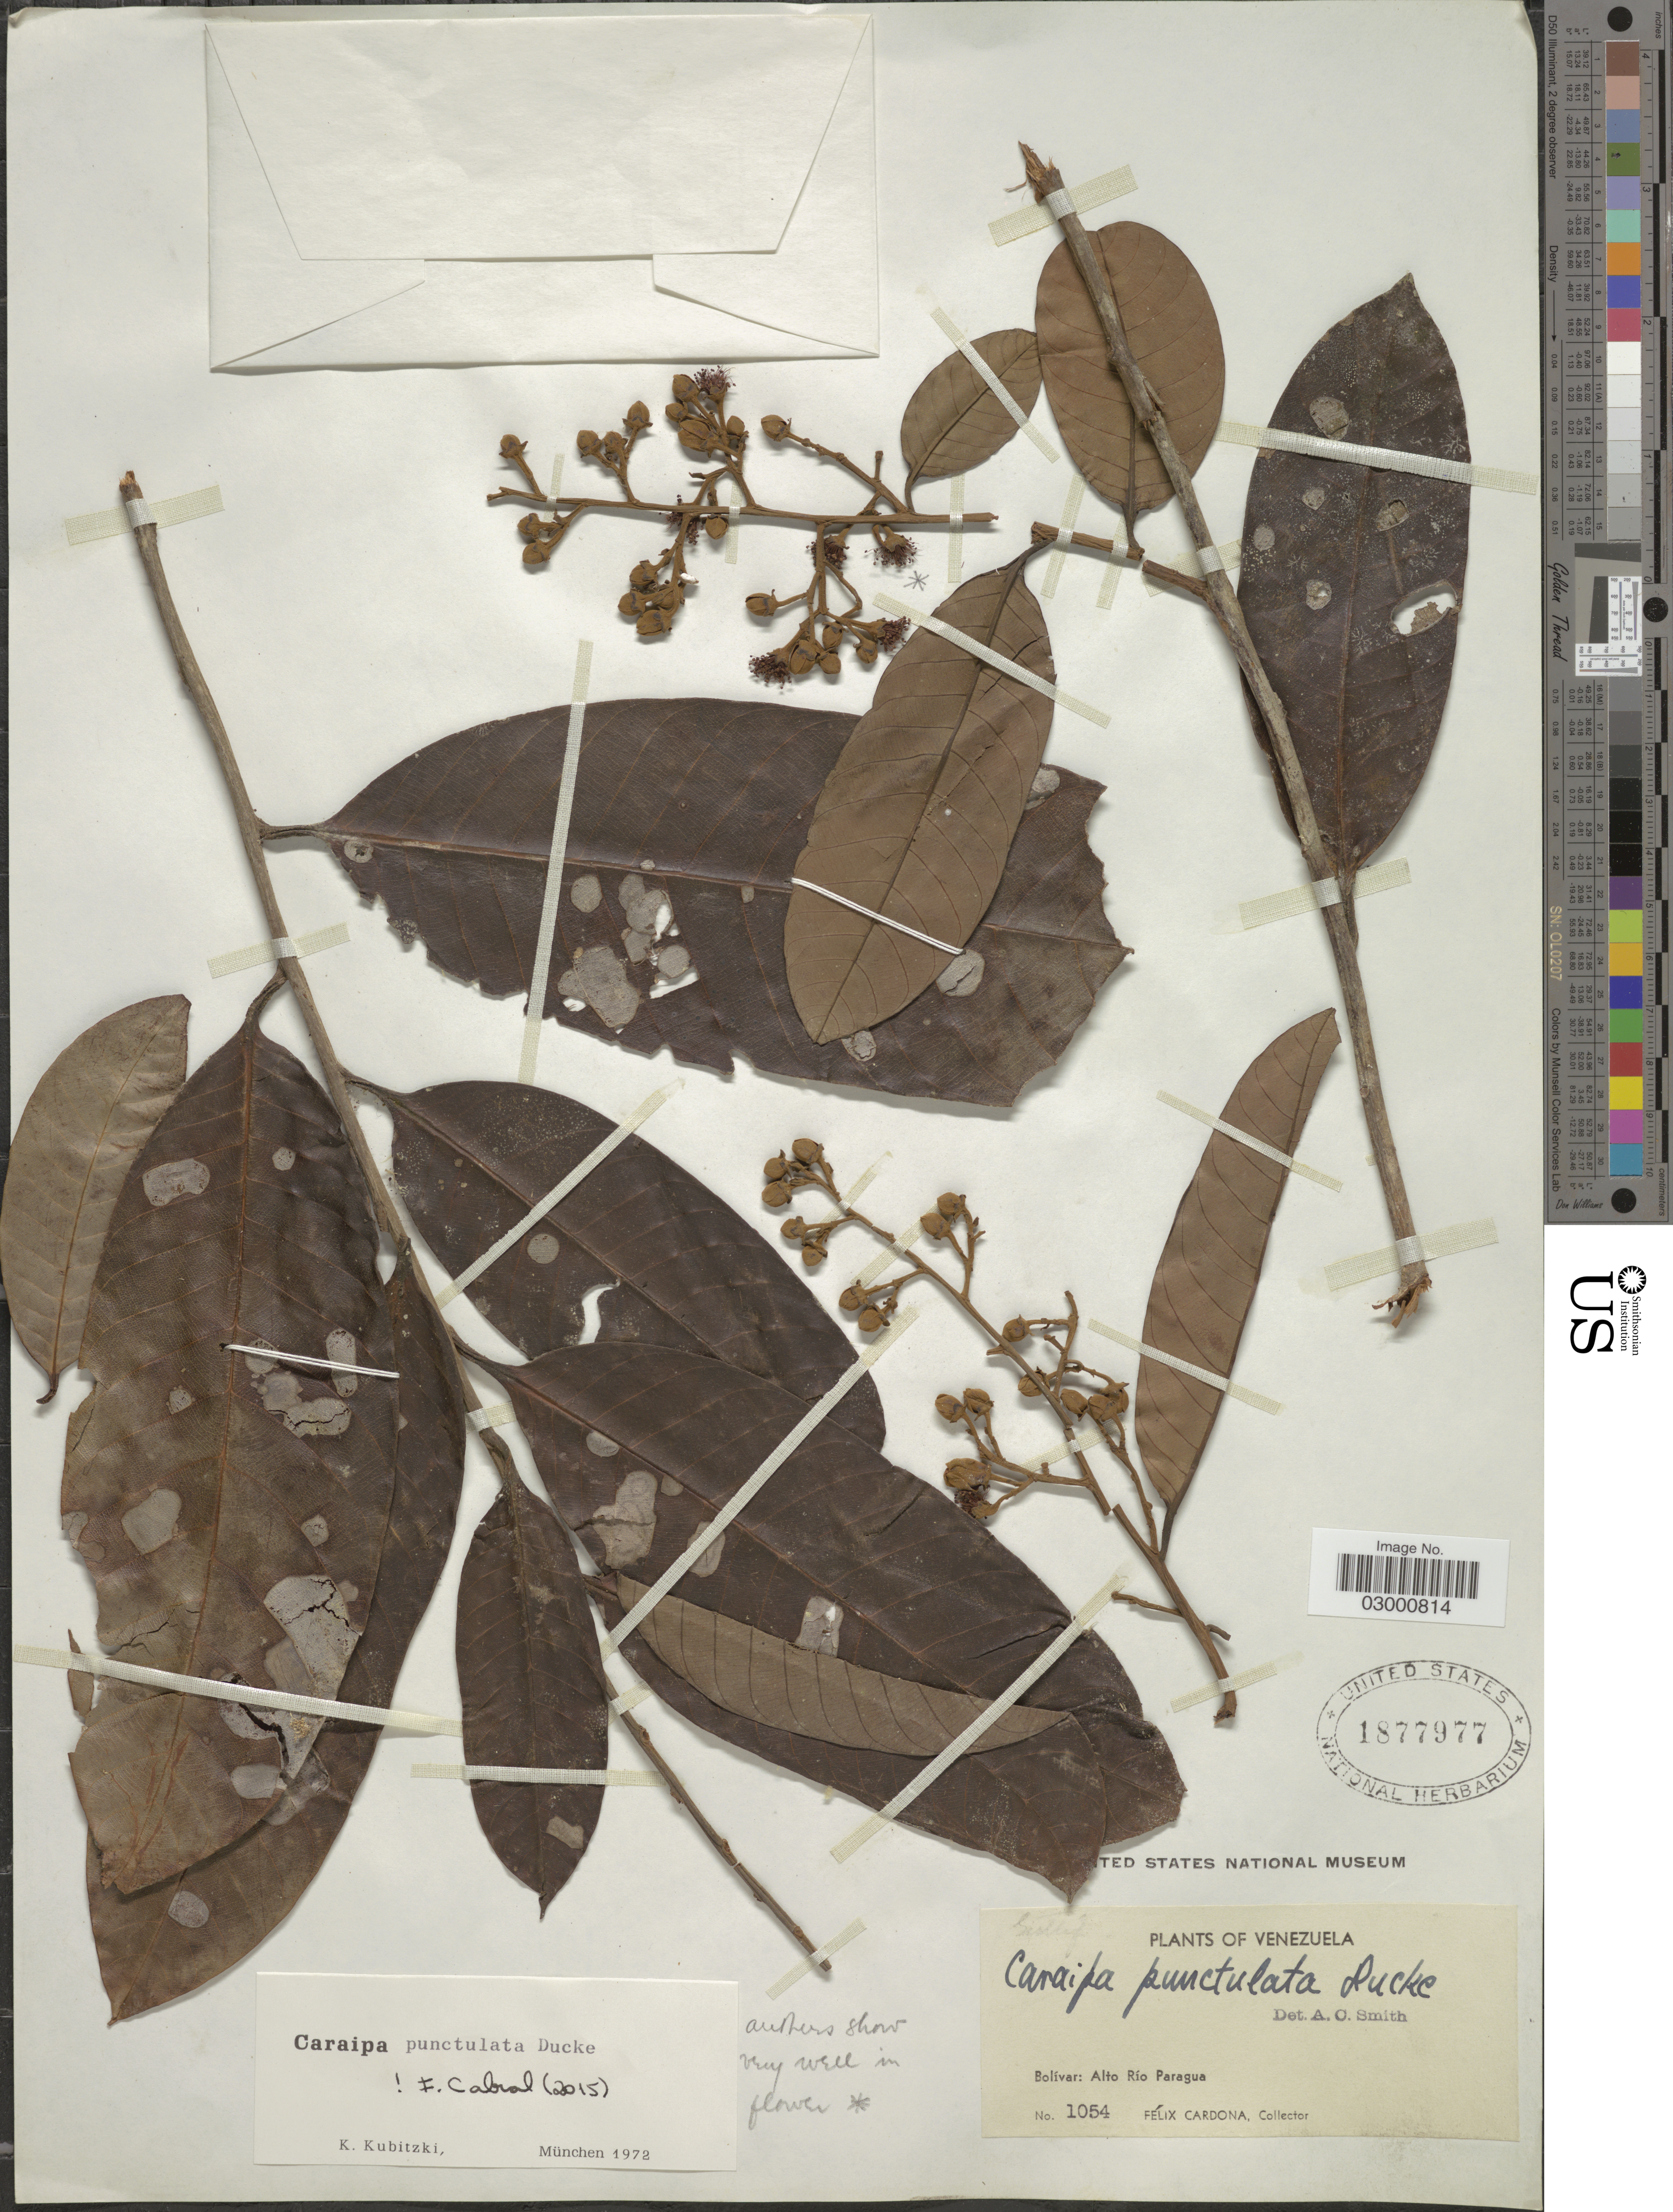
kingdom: Plantae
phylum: Tracheophyta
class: Magnoliopsida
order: Malpighiales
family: Calophyllaceae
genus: Caraipa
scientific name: Caraipa punctulata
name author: Ducke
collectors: F. Cardona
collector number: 1054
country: Venezuela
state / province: Bolivar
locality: Alto Río Paragua.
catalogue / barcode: US 1877977